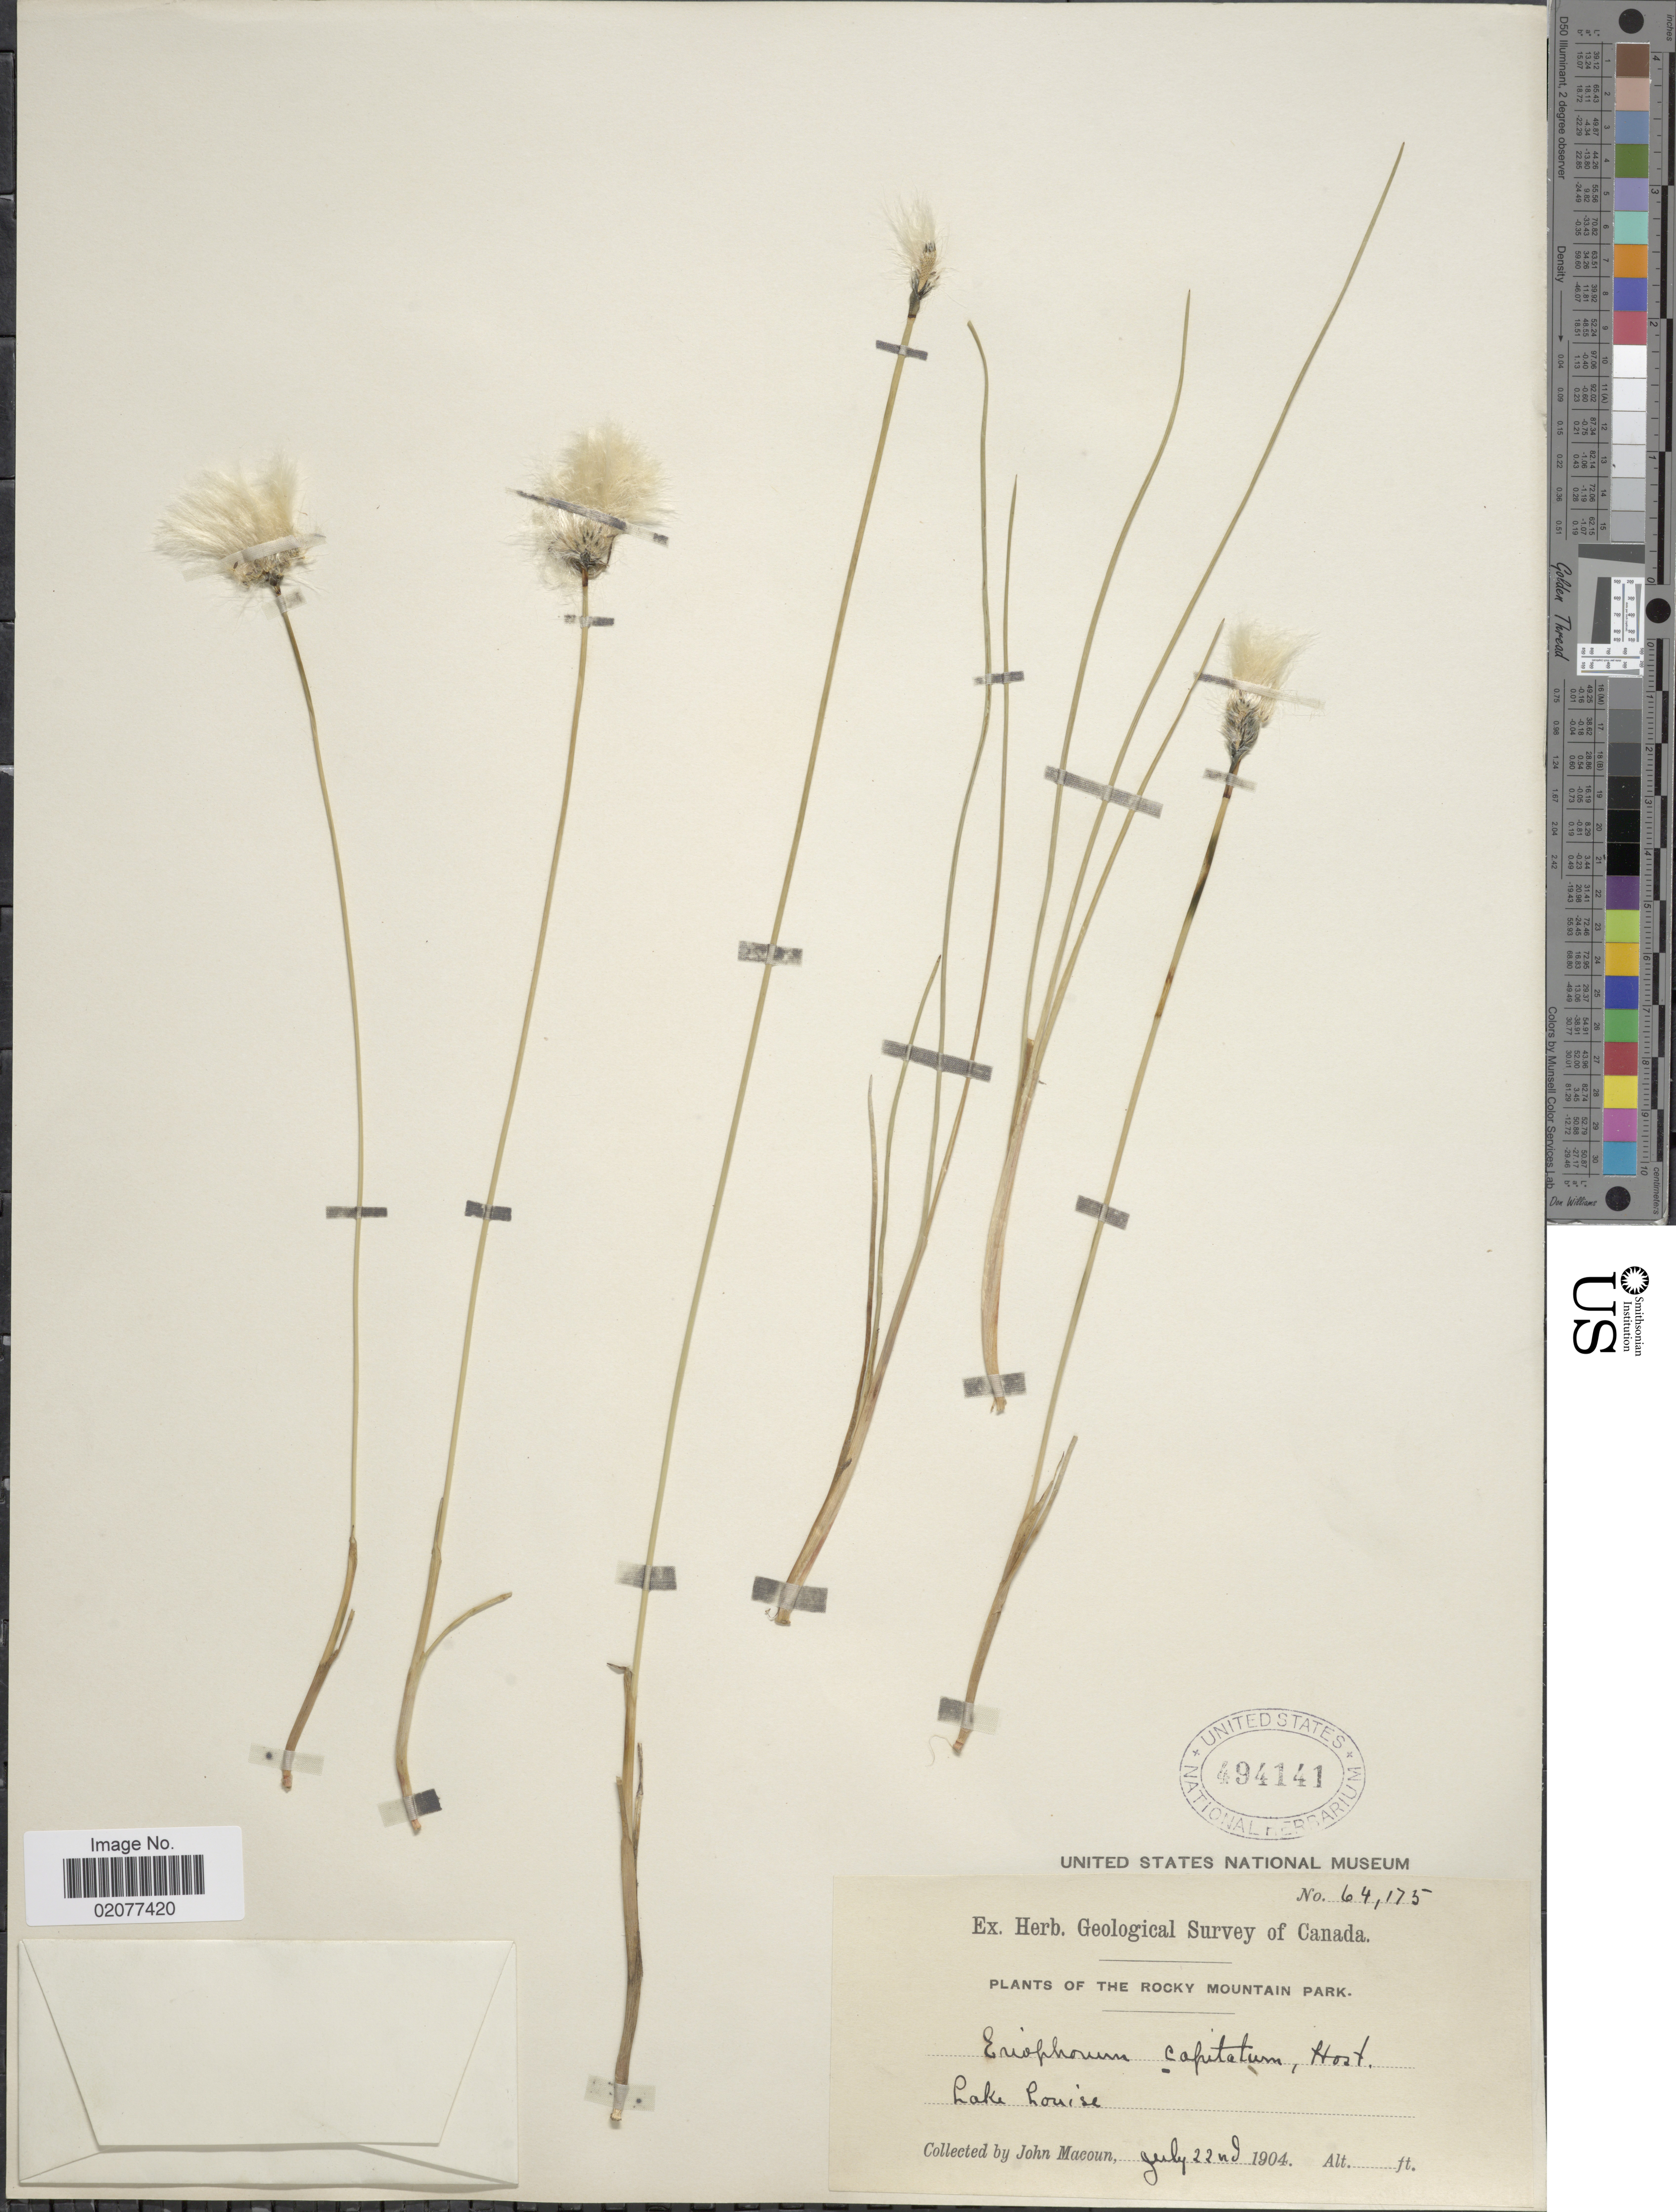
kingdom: Plantae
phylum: Tracheophyta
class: Liliopsida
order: Poales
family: Cyperaceae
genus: Eriophorum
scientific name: Eriophorum scheuchzeri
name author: Hoppe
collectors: J. Macoun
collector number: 64175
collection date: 1904-07-22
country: Canada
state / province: Alberta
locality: Lake Louise. The Rocky Mountain Park.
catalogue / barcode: US 494141